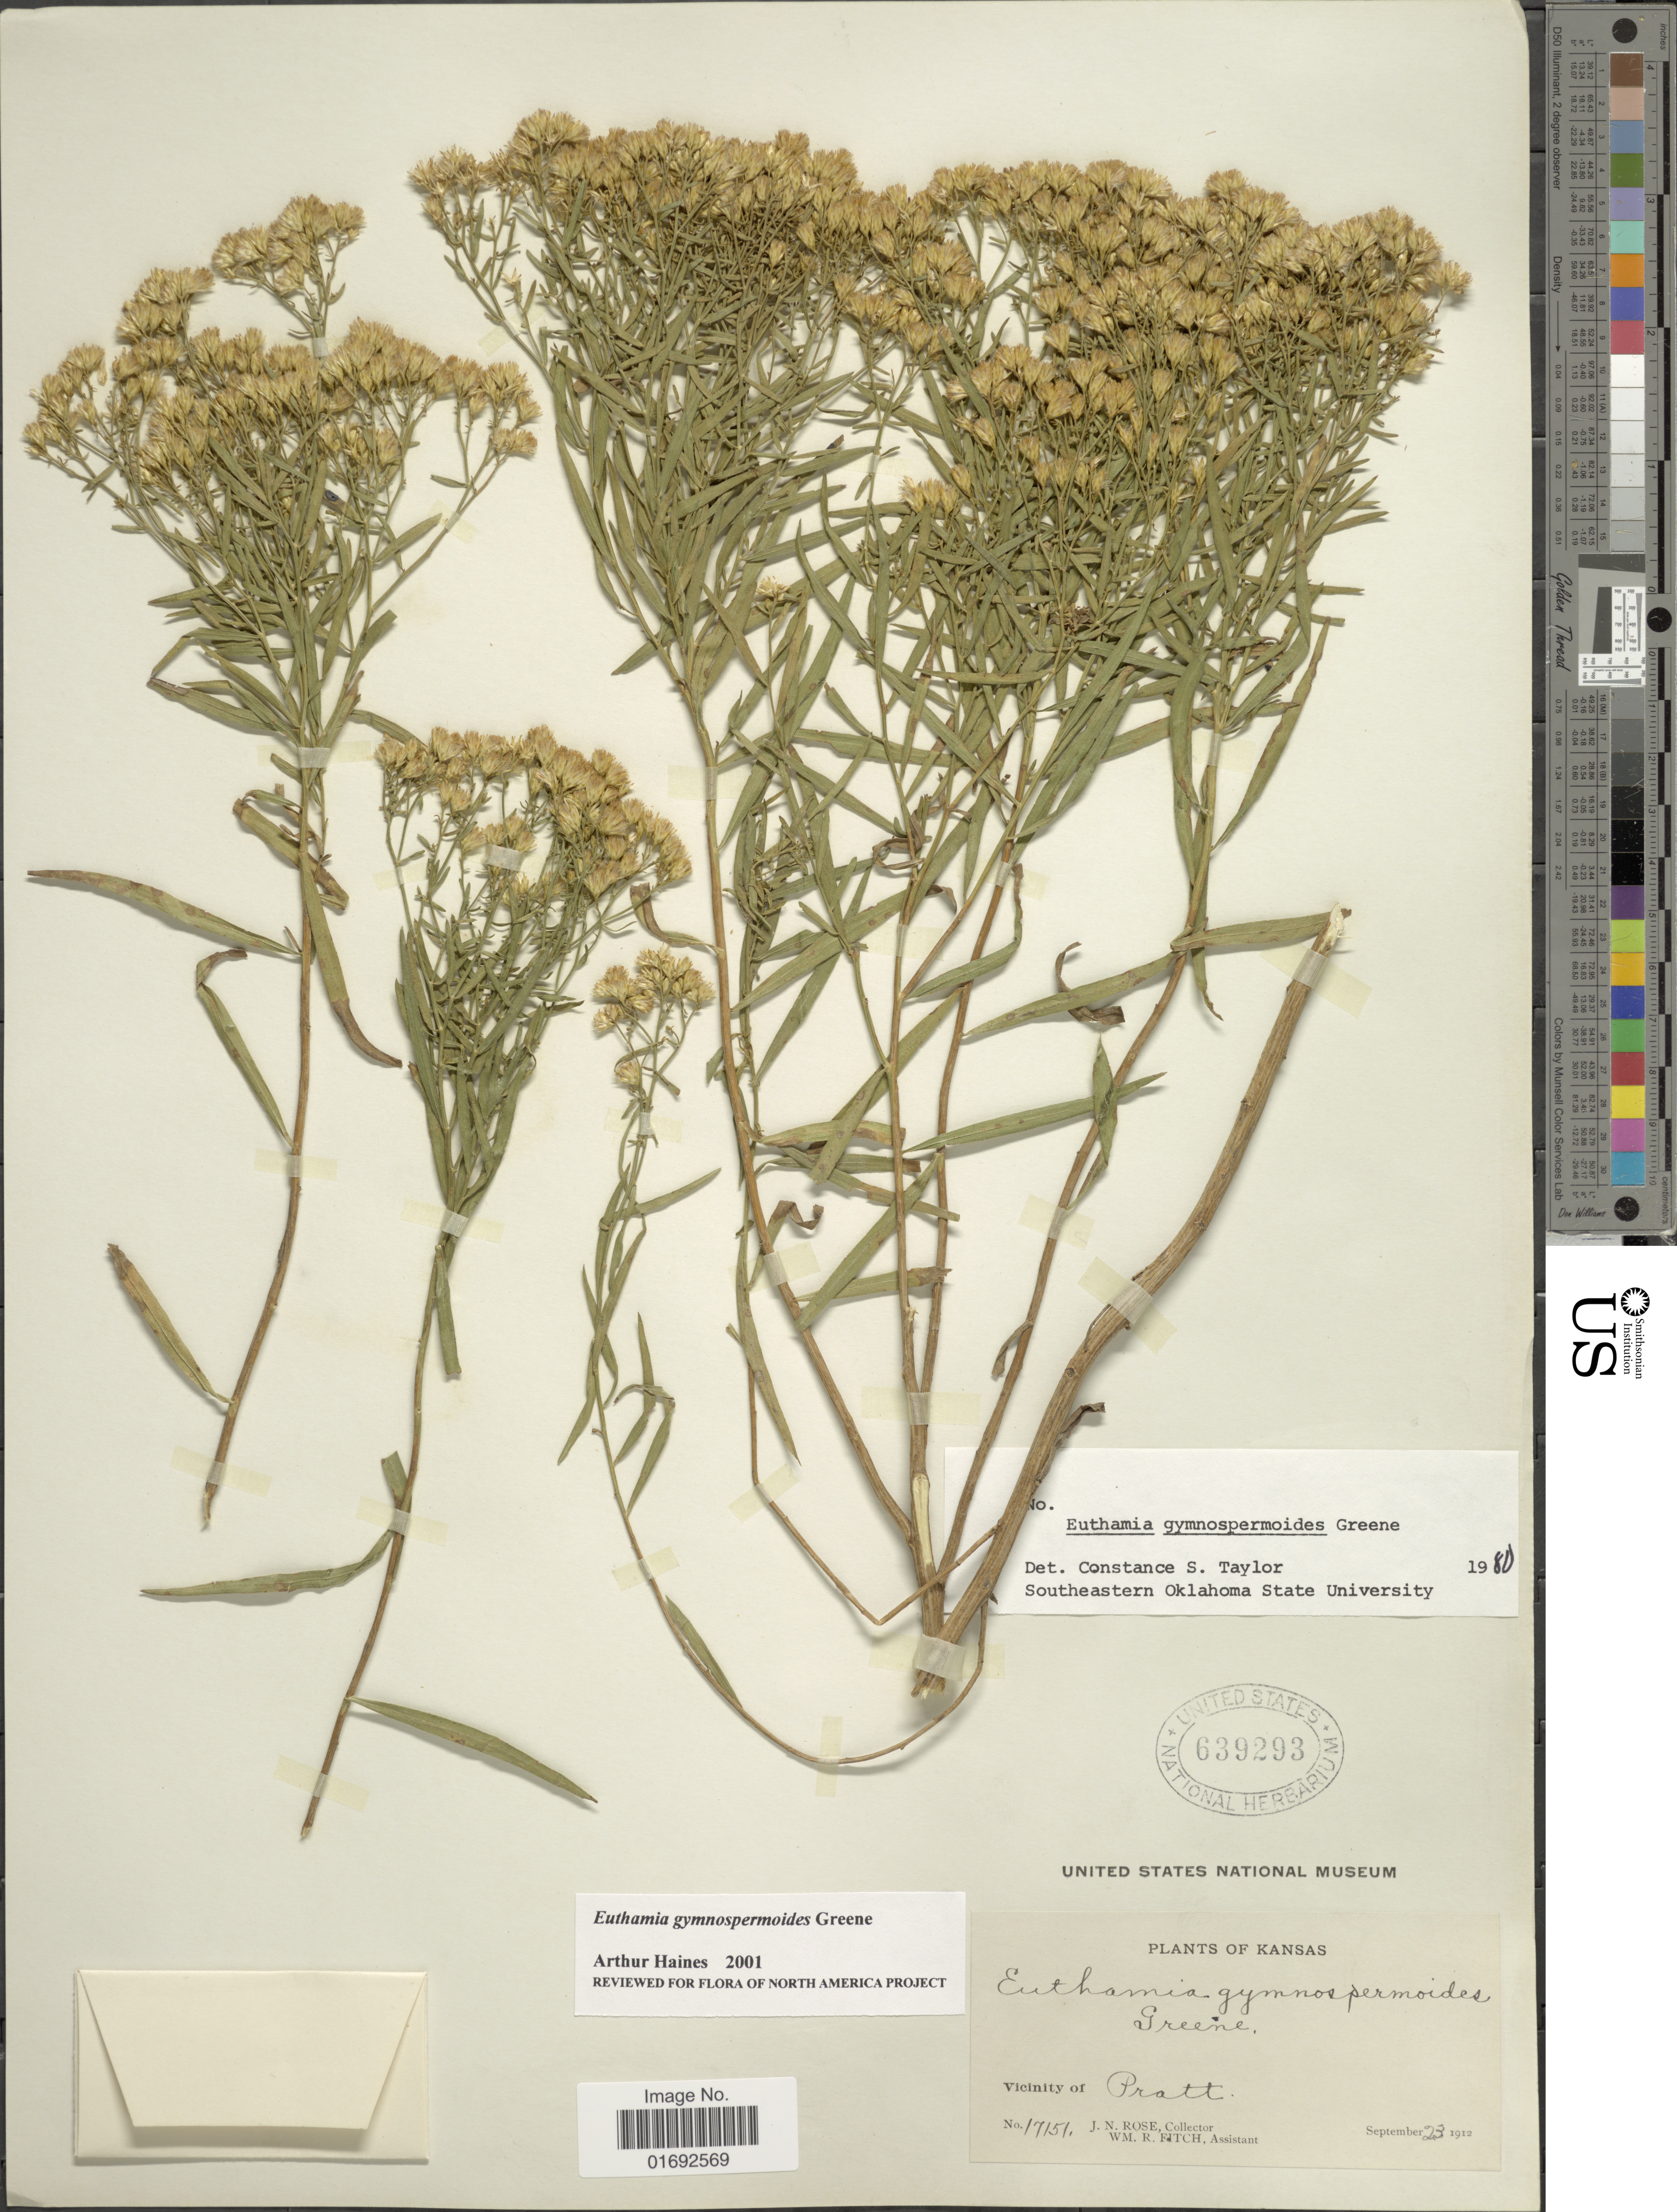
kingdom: Plantae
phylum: Tracheophyta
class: Magnoliopsida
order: Asterales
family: Asteraceae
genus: Euthamia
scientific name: Euthamia gymnospermoides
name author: Greene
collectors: J. N. Rose & W. R. Fitch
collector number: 17151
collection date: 1912-09-23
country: United States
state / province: Kansas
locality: Vicinity of Pratt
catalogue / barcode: US 639293